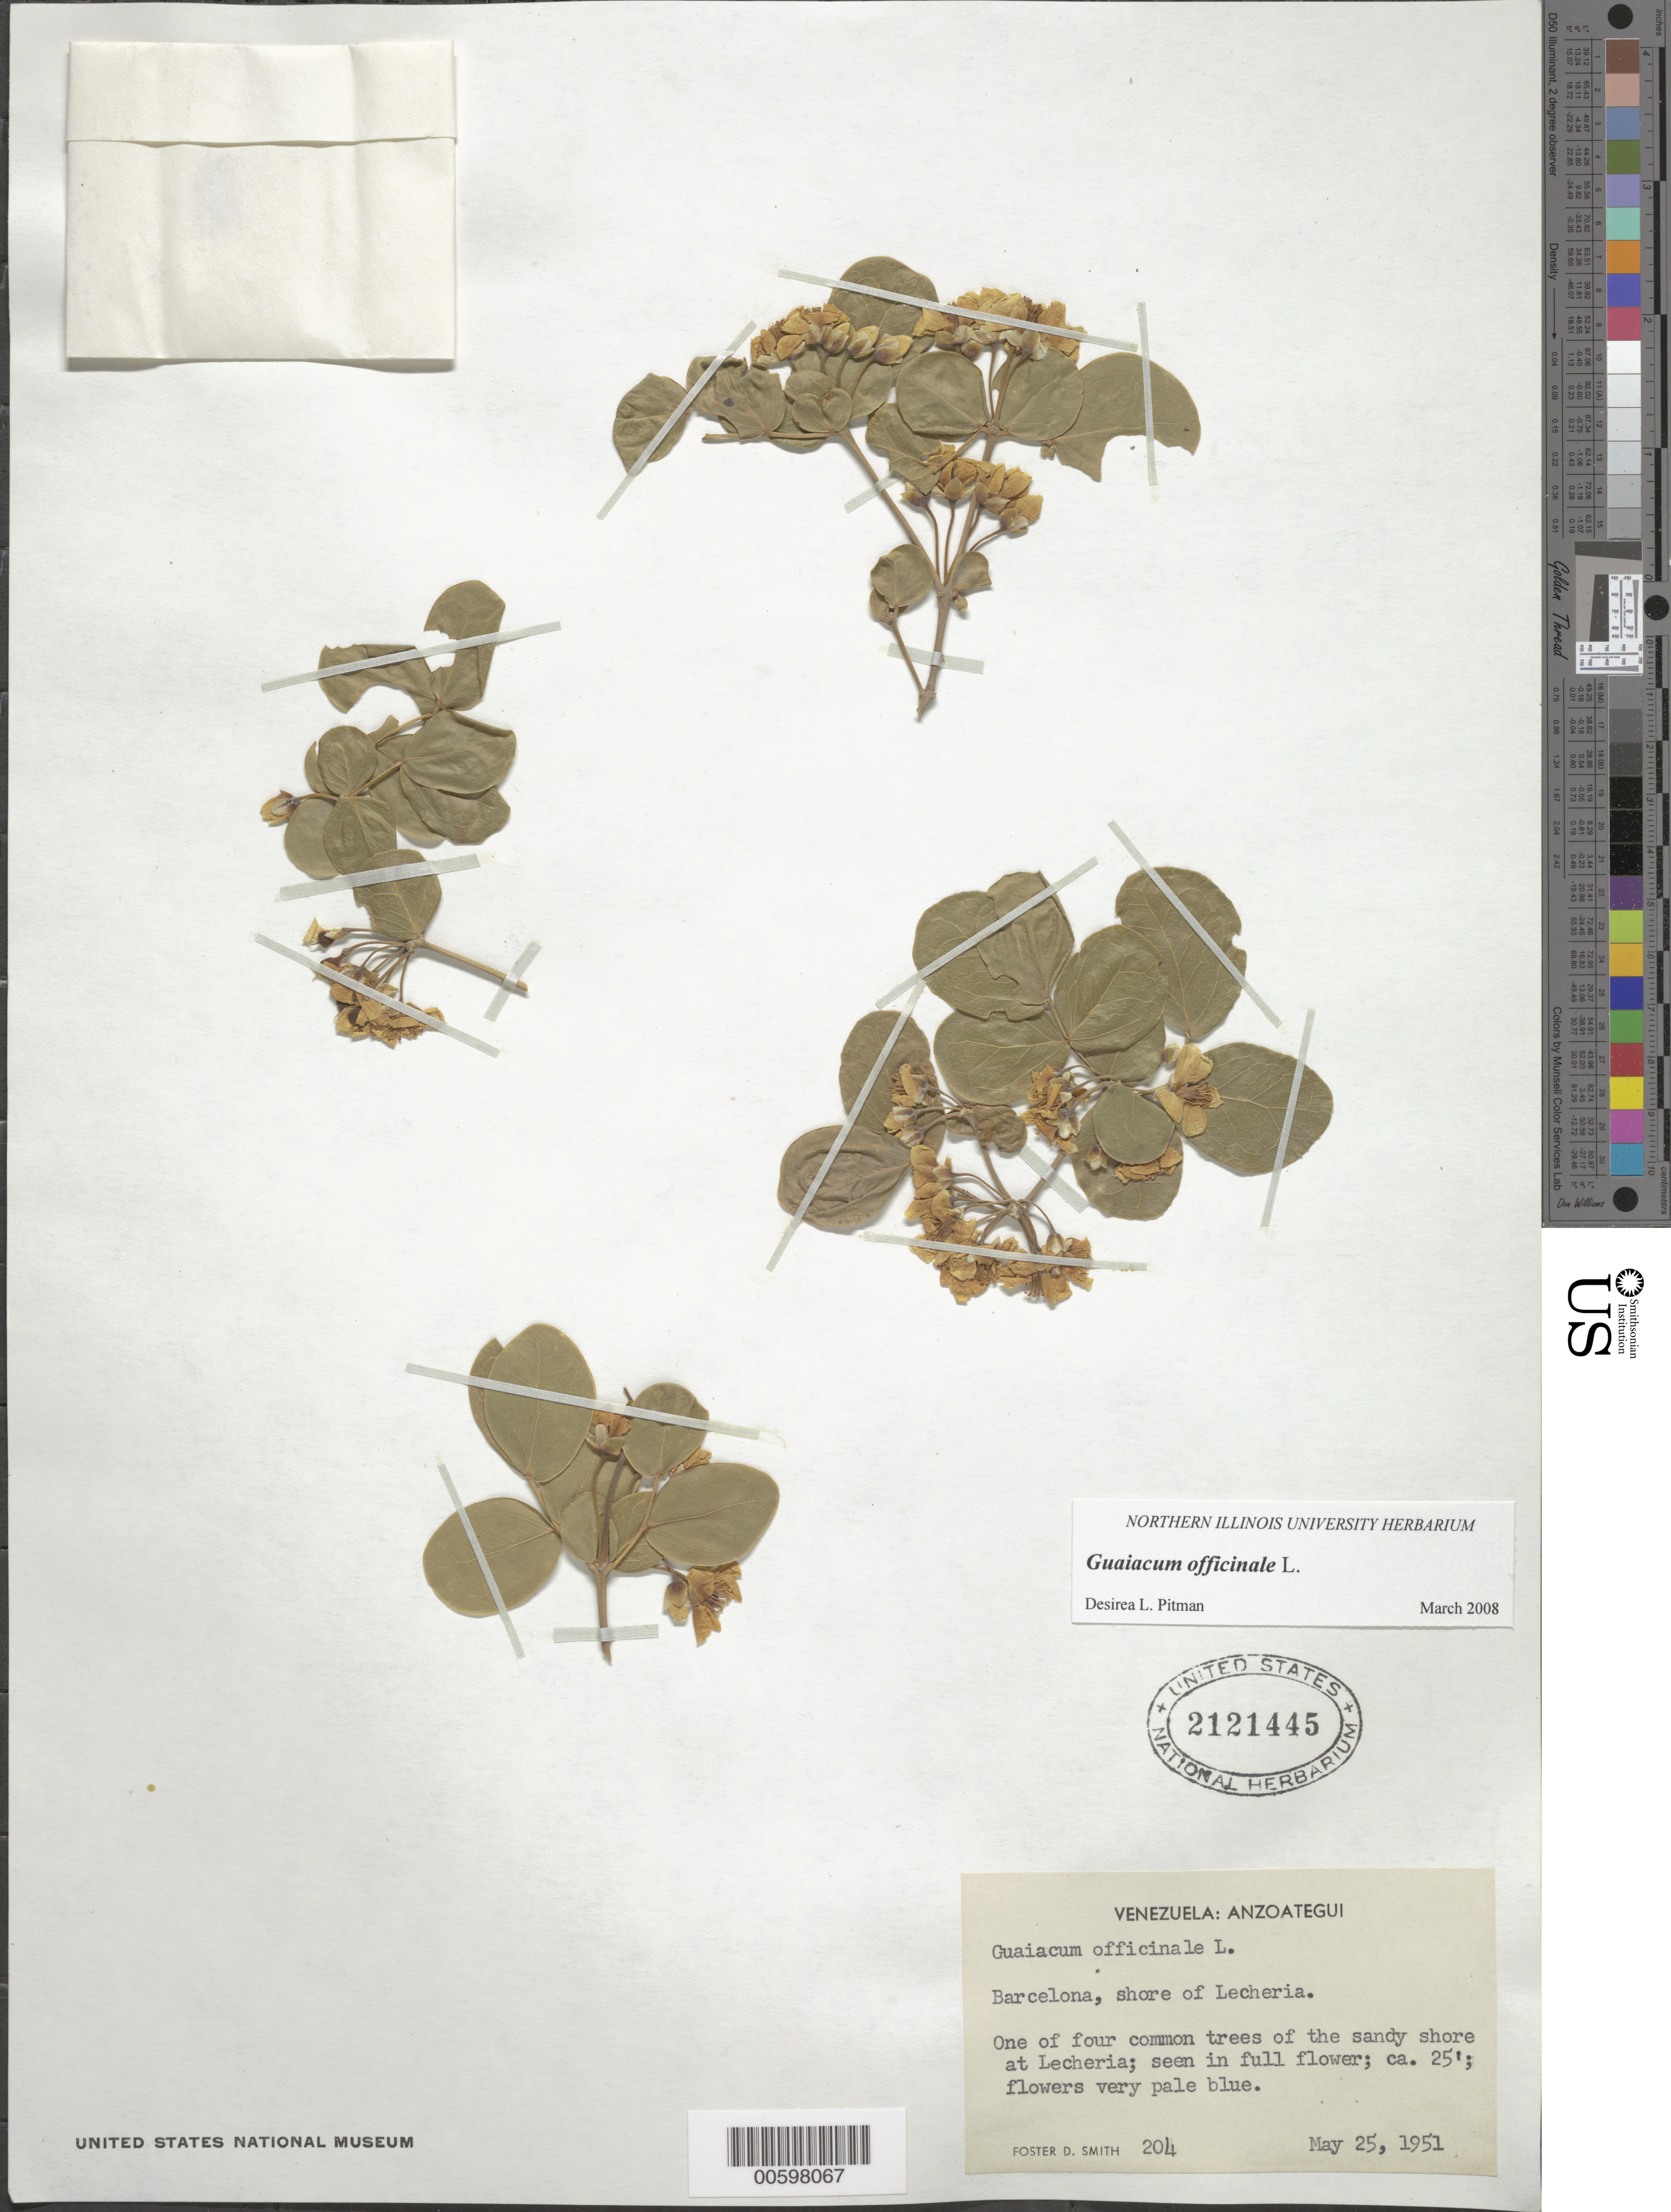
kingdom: Plantae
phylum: Tracheophyta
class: Magnoliopsida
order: Zygophyllales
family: Zygophyllaceae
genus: Guaiacum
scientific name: Guaiacum officinale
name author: L.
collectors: F. Smith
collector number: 204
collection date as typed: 25 May 1951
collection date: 1951-05-25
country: Venezuela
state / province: Anzoátegui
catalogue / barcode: US 2121445